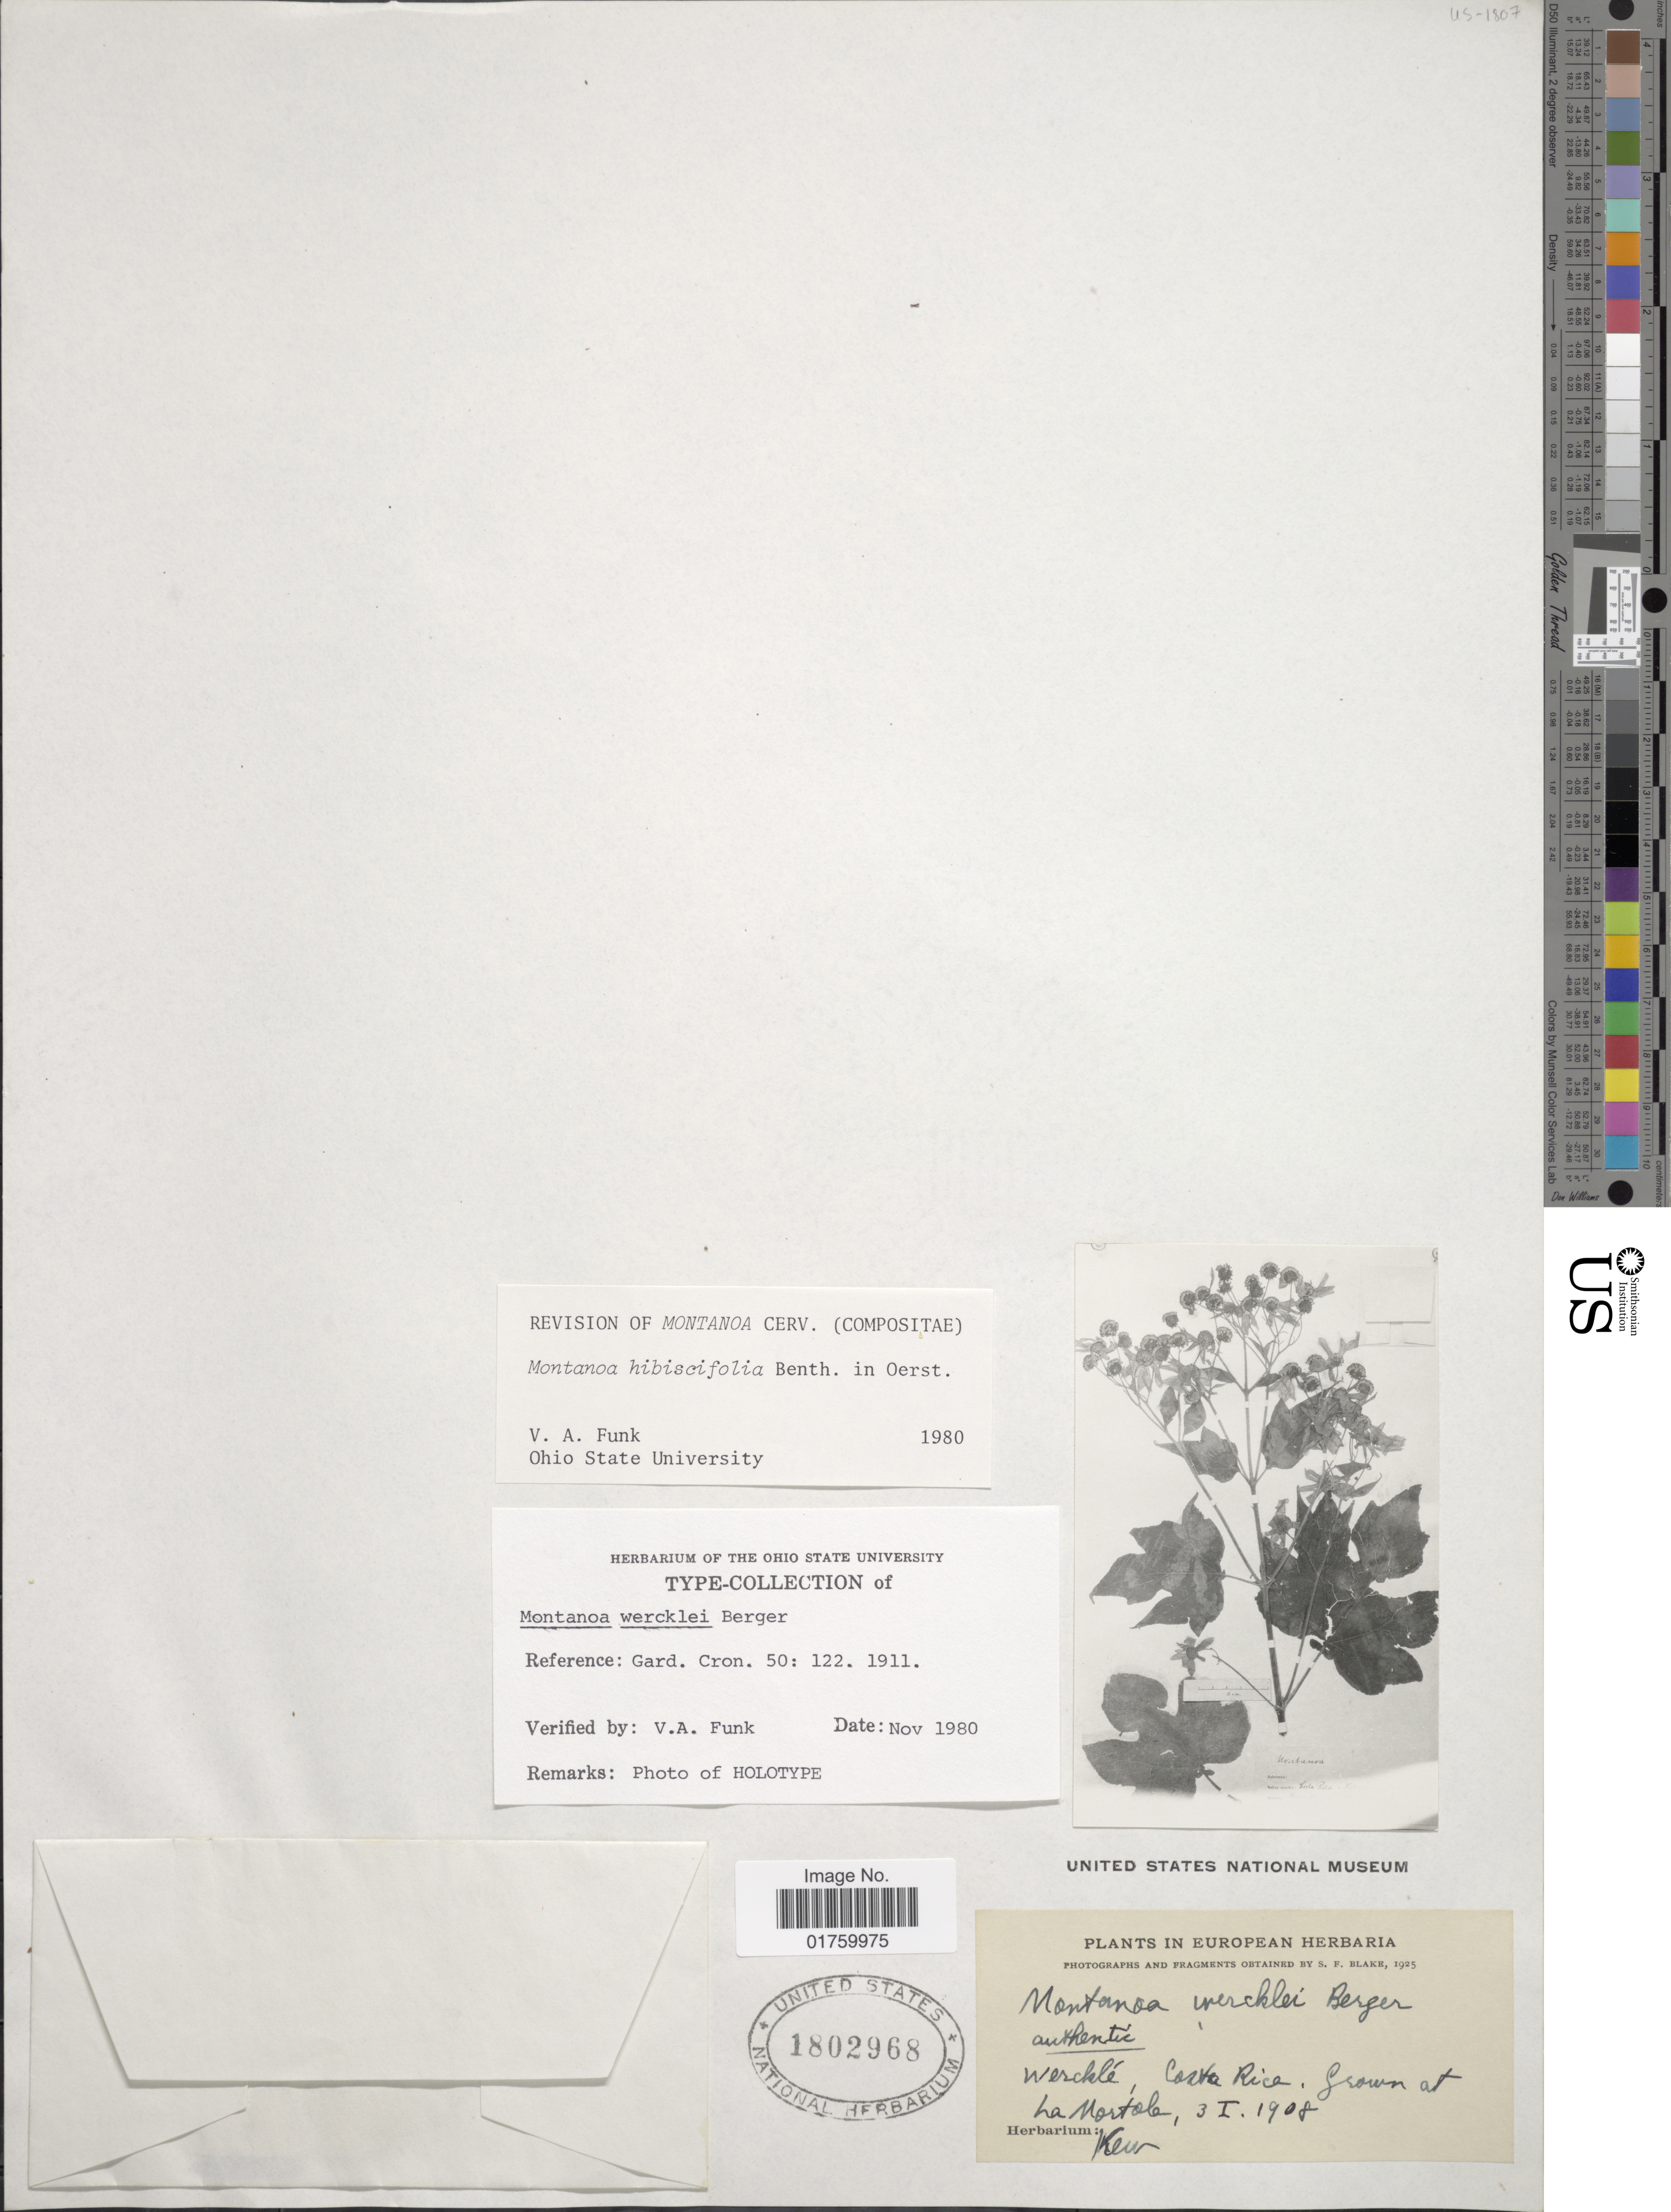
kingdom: Plantae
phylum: Tracheophyta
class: Magnoliopsida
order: Asterales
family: Asteraceae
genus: Montanoa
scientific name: Montanoa hibiscifolia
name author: Benth.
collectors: Werckle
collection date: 1908-01-03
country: Costa Rica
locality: La Mortala.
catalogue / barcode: US 1802968